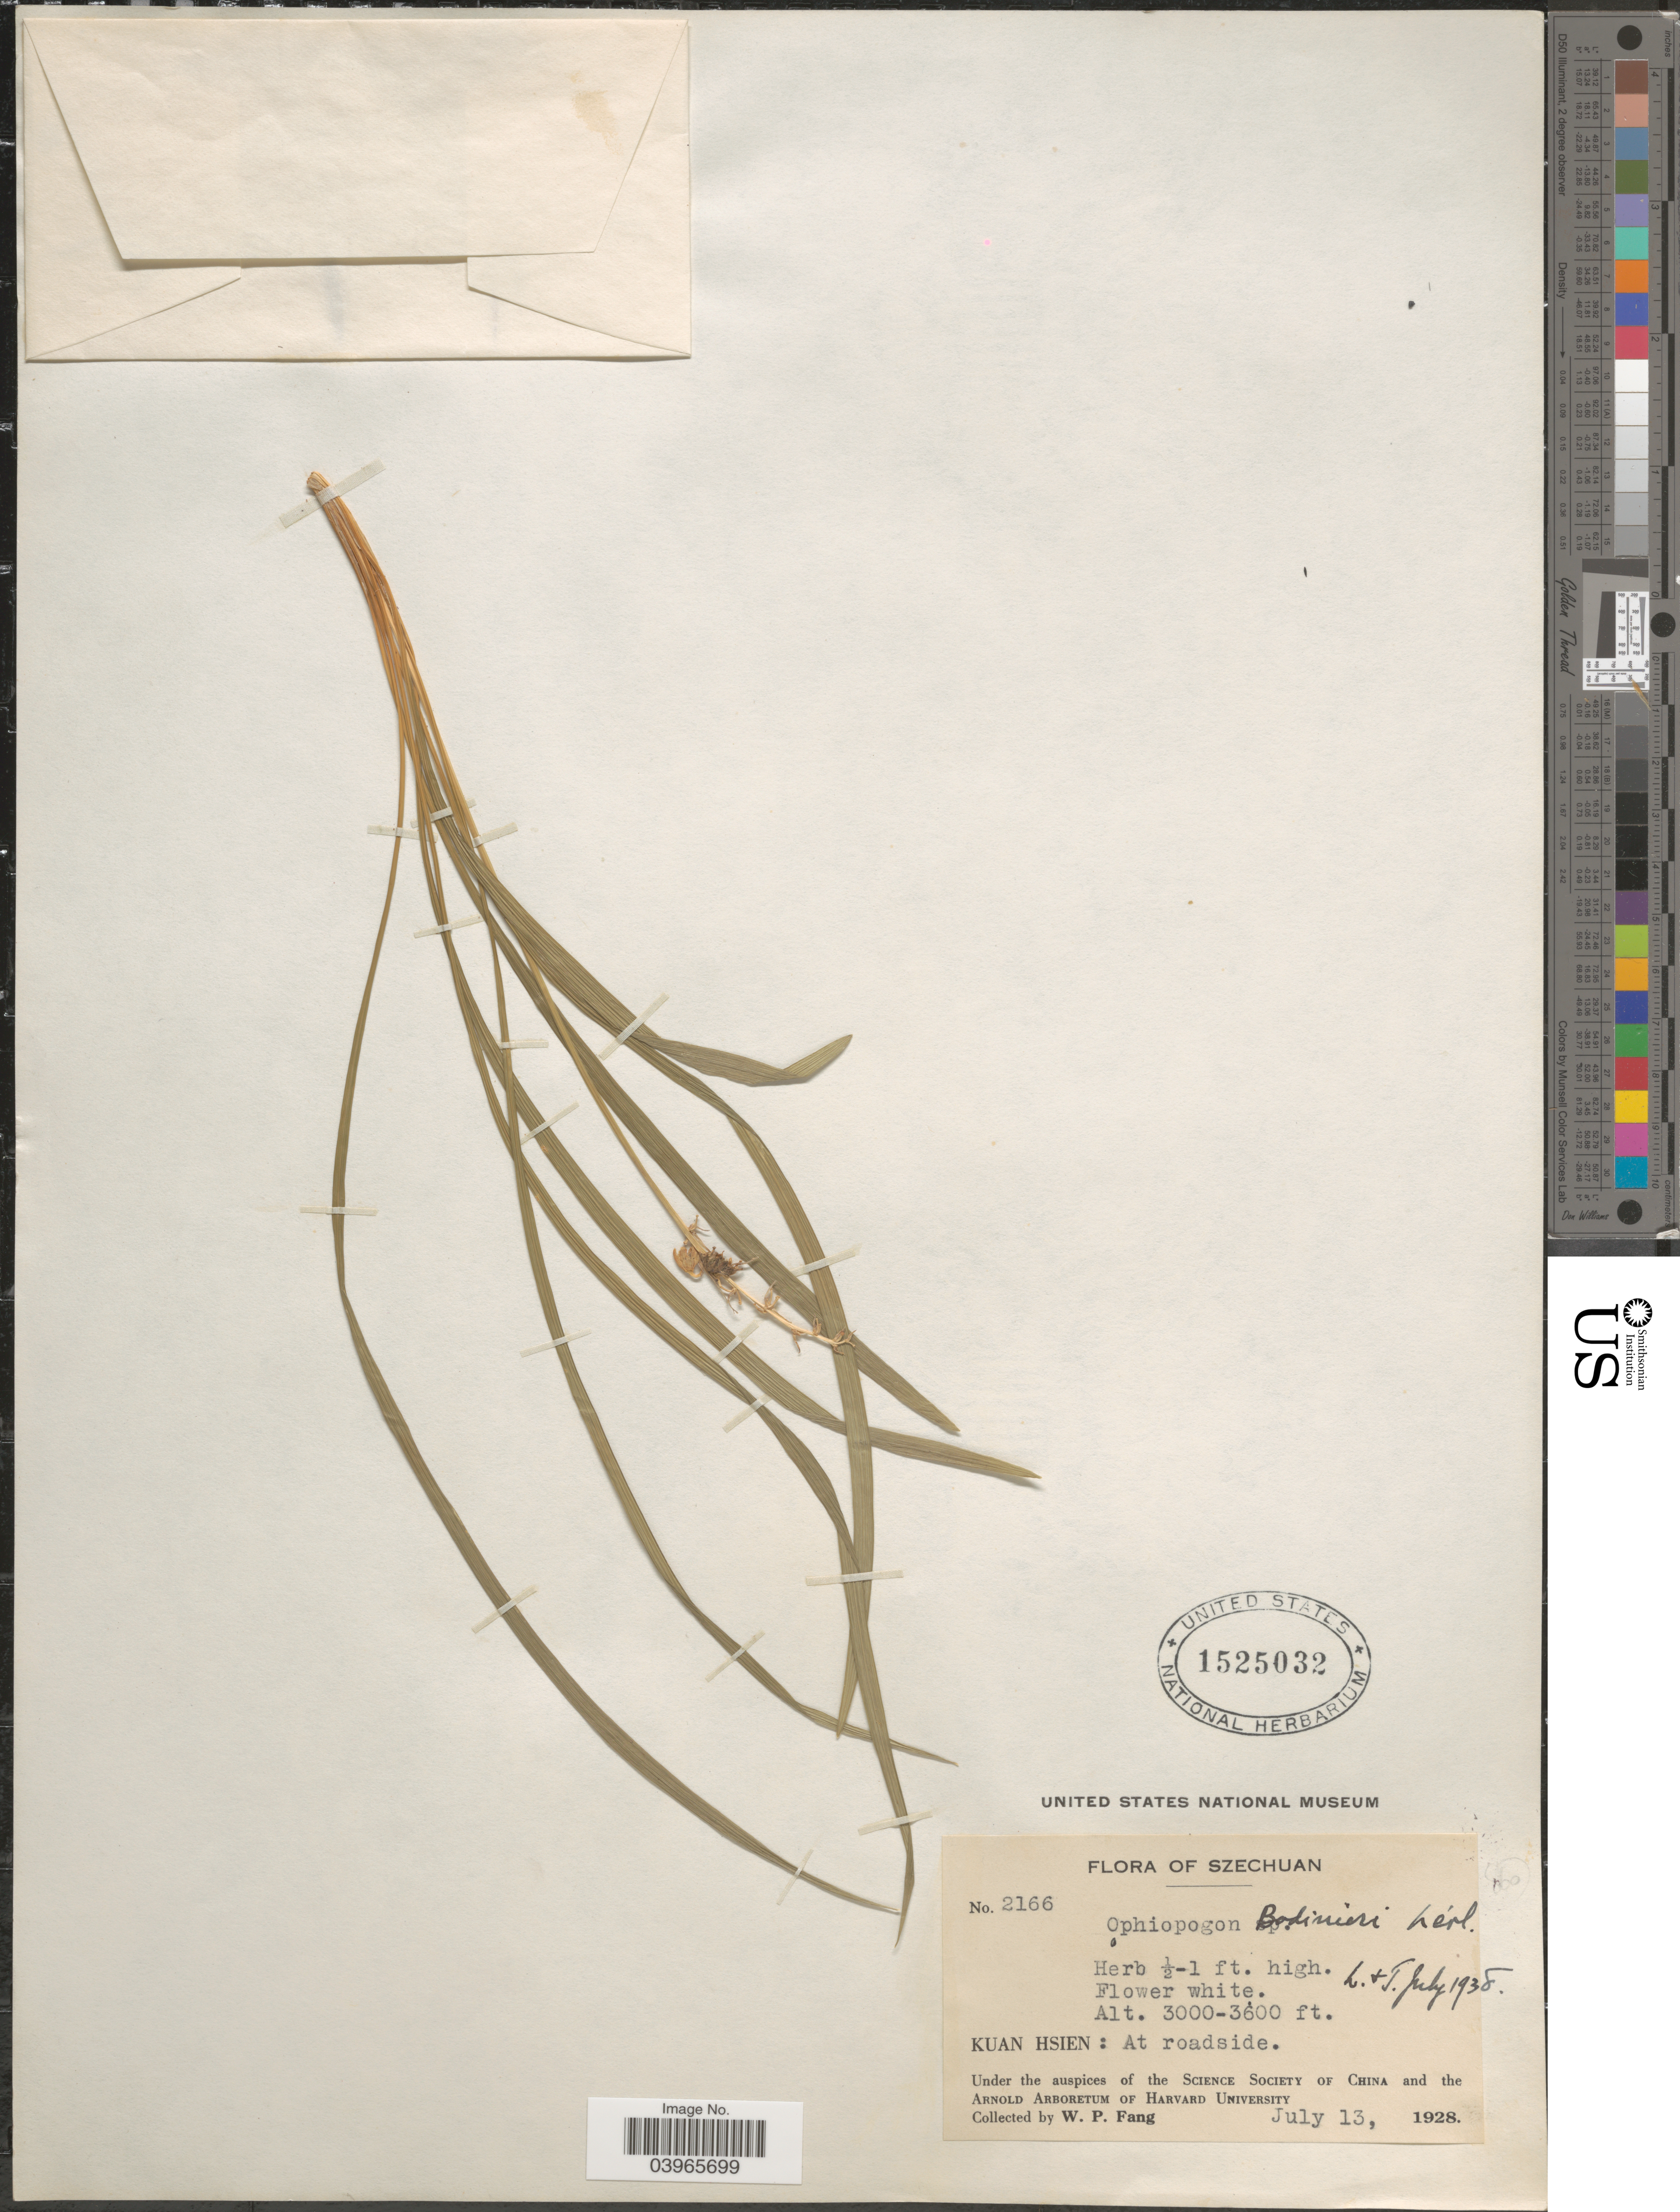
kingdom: Plantae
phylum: Tracheophyta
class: Liliopsida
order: Asparagales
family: Asparagaceae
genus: Ophiopogon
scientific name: Ophiopogon bodinieri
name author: H. Lév.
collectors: W. P. Fang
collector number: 2166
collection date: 1928-07-13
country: China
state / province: Sichuan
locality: Szechuan. Kuan Hsien.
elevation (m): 914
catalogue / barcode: US 1525032